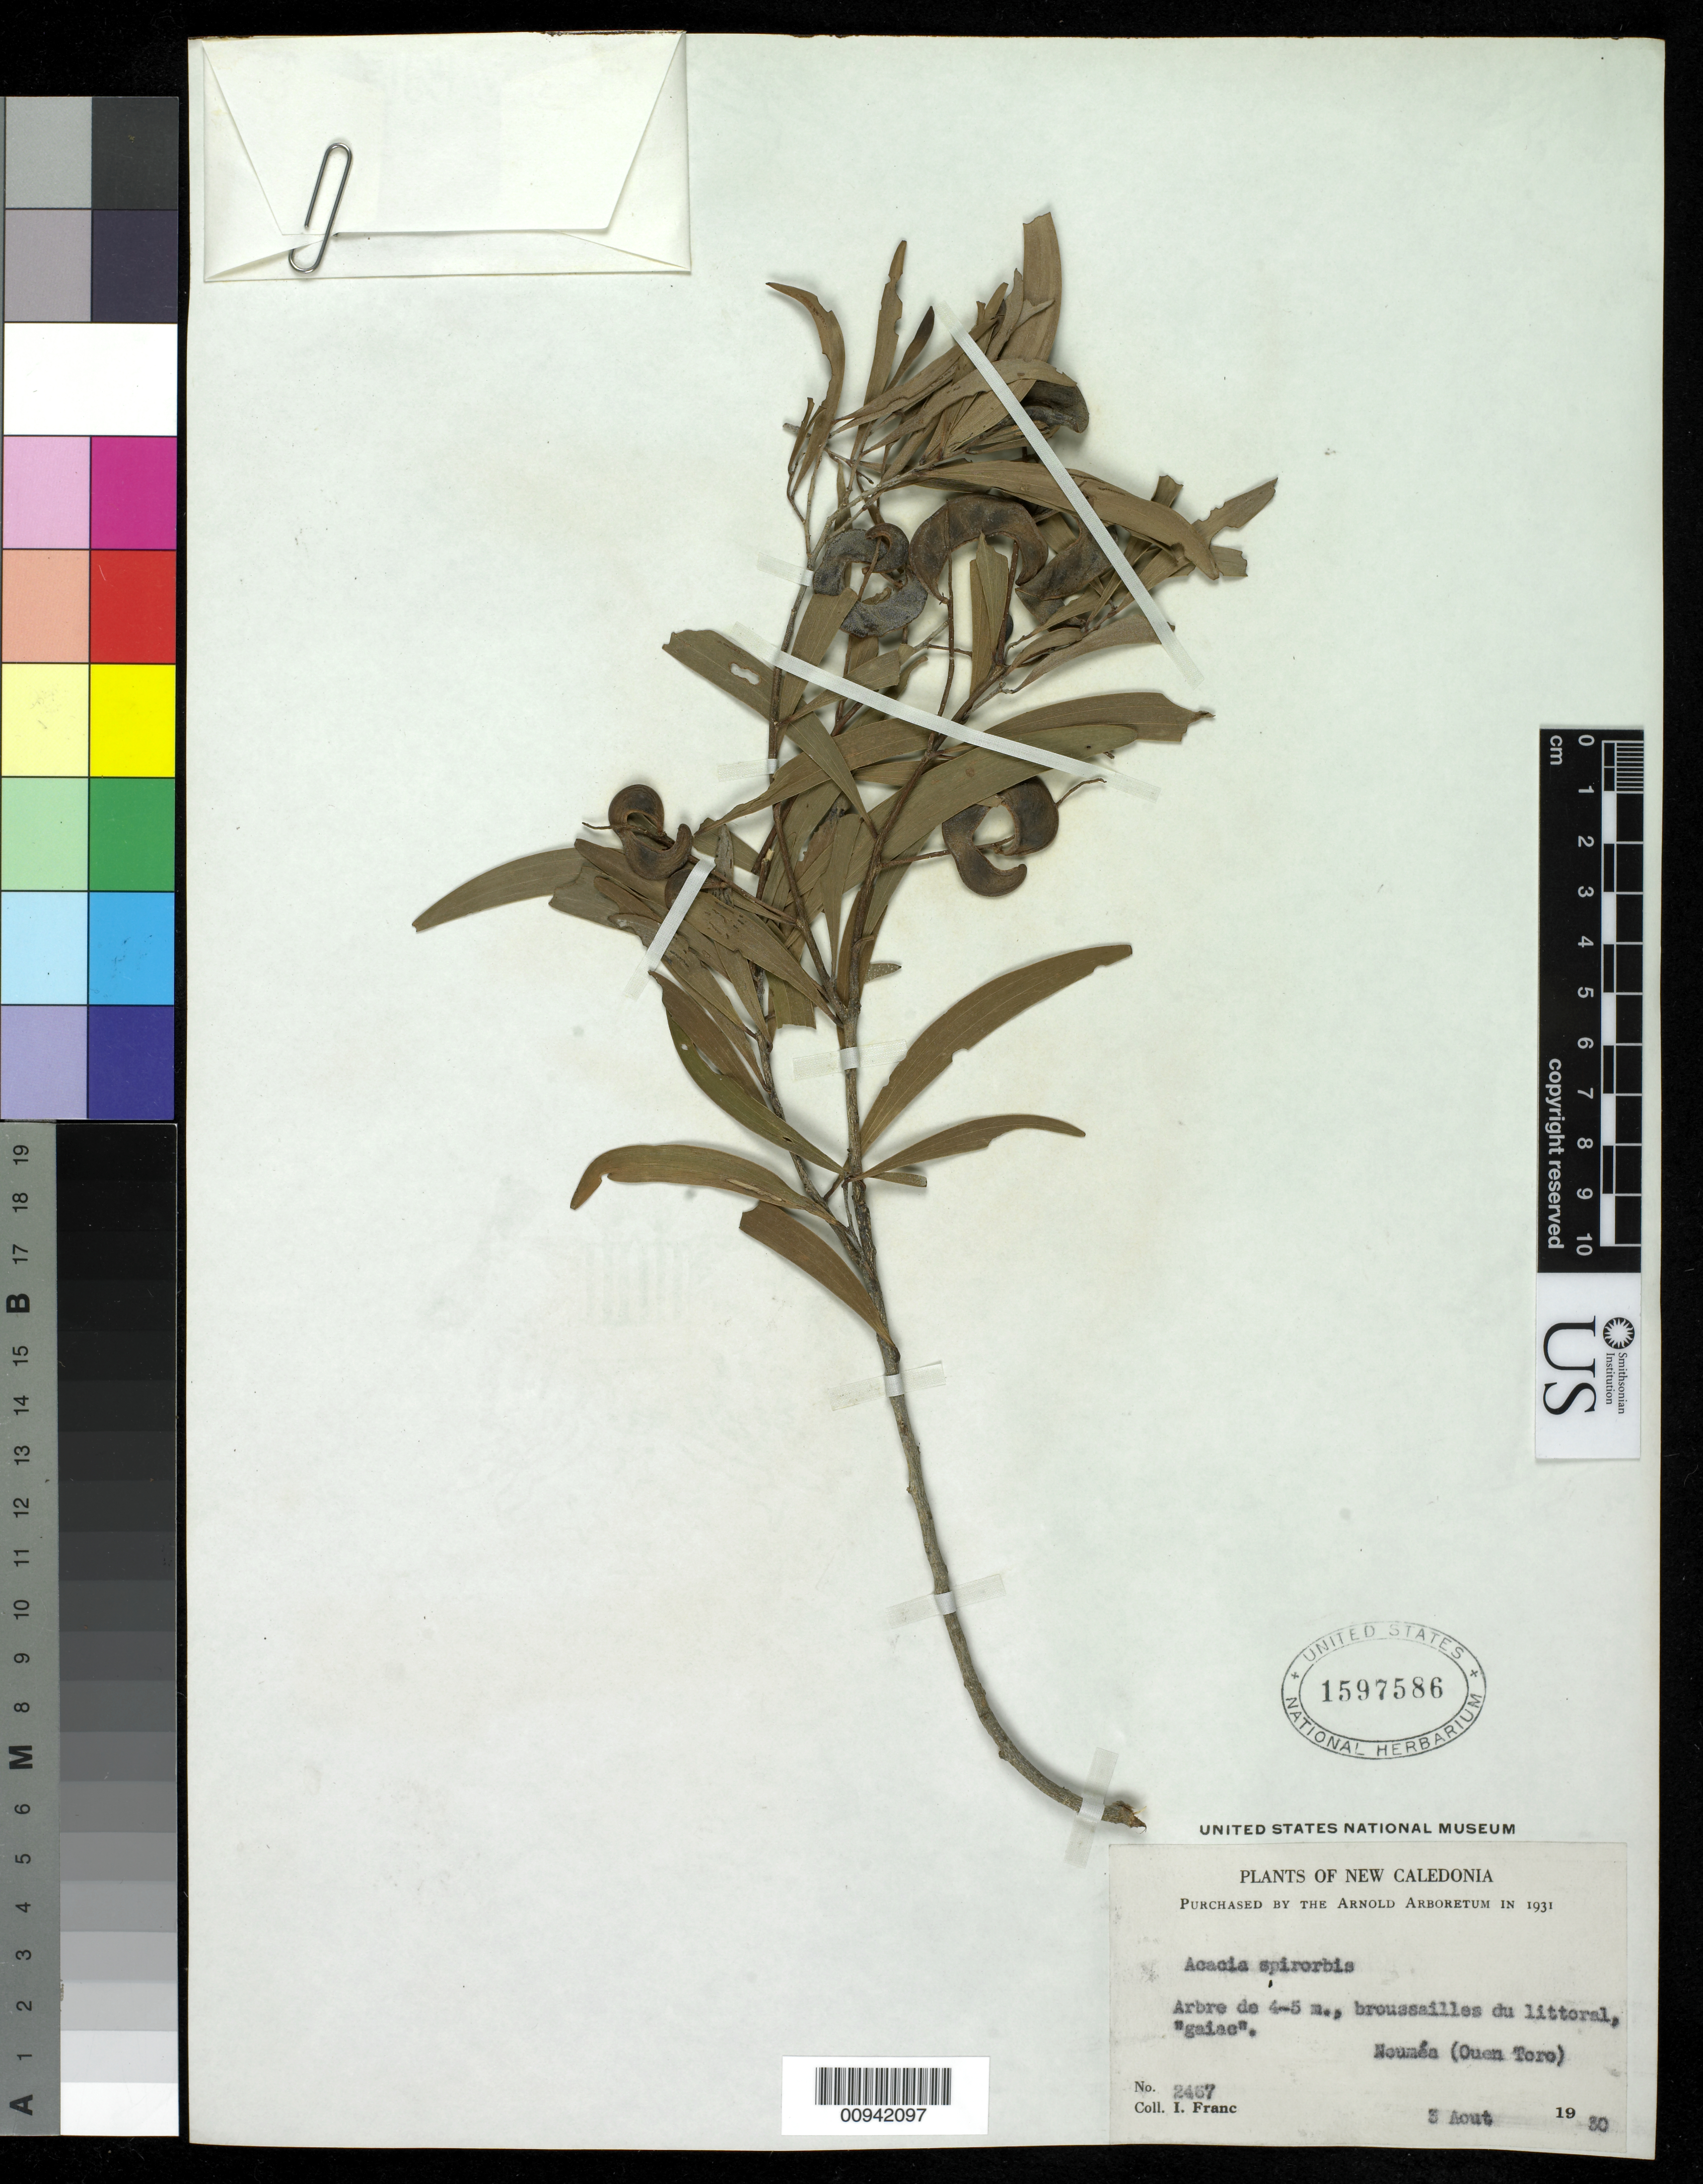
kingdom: Plantae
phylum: Tracheophyta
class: Magnoliopsida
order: Fabales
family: Fabaceae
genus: Acacia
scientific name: Acacia spirorbis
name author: Labill.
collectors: I. Franc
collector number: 2467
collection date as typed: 05 Aug 1930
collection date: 1930-08-05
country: New Caledonia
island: Ouen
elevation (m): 1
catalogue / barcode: US 1597586